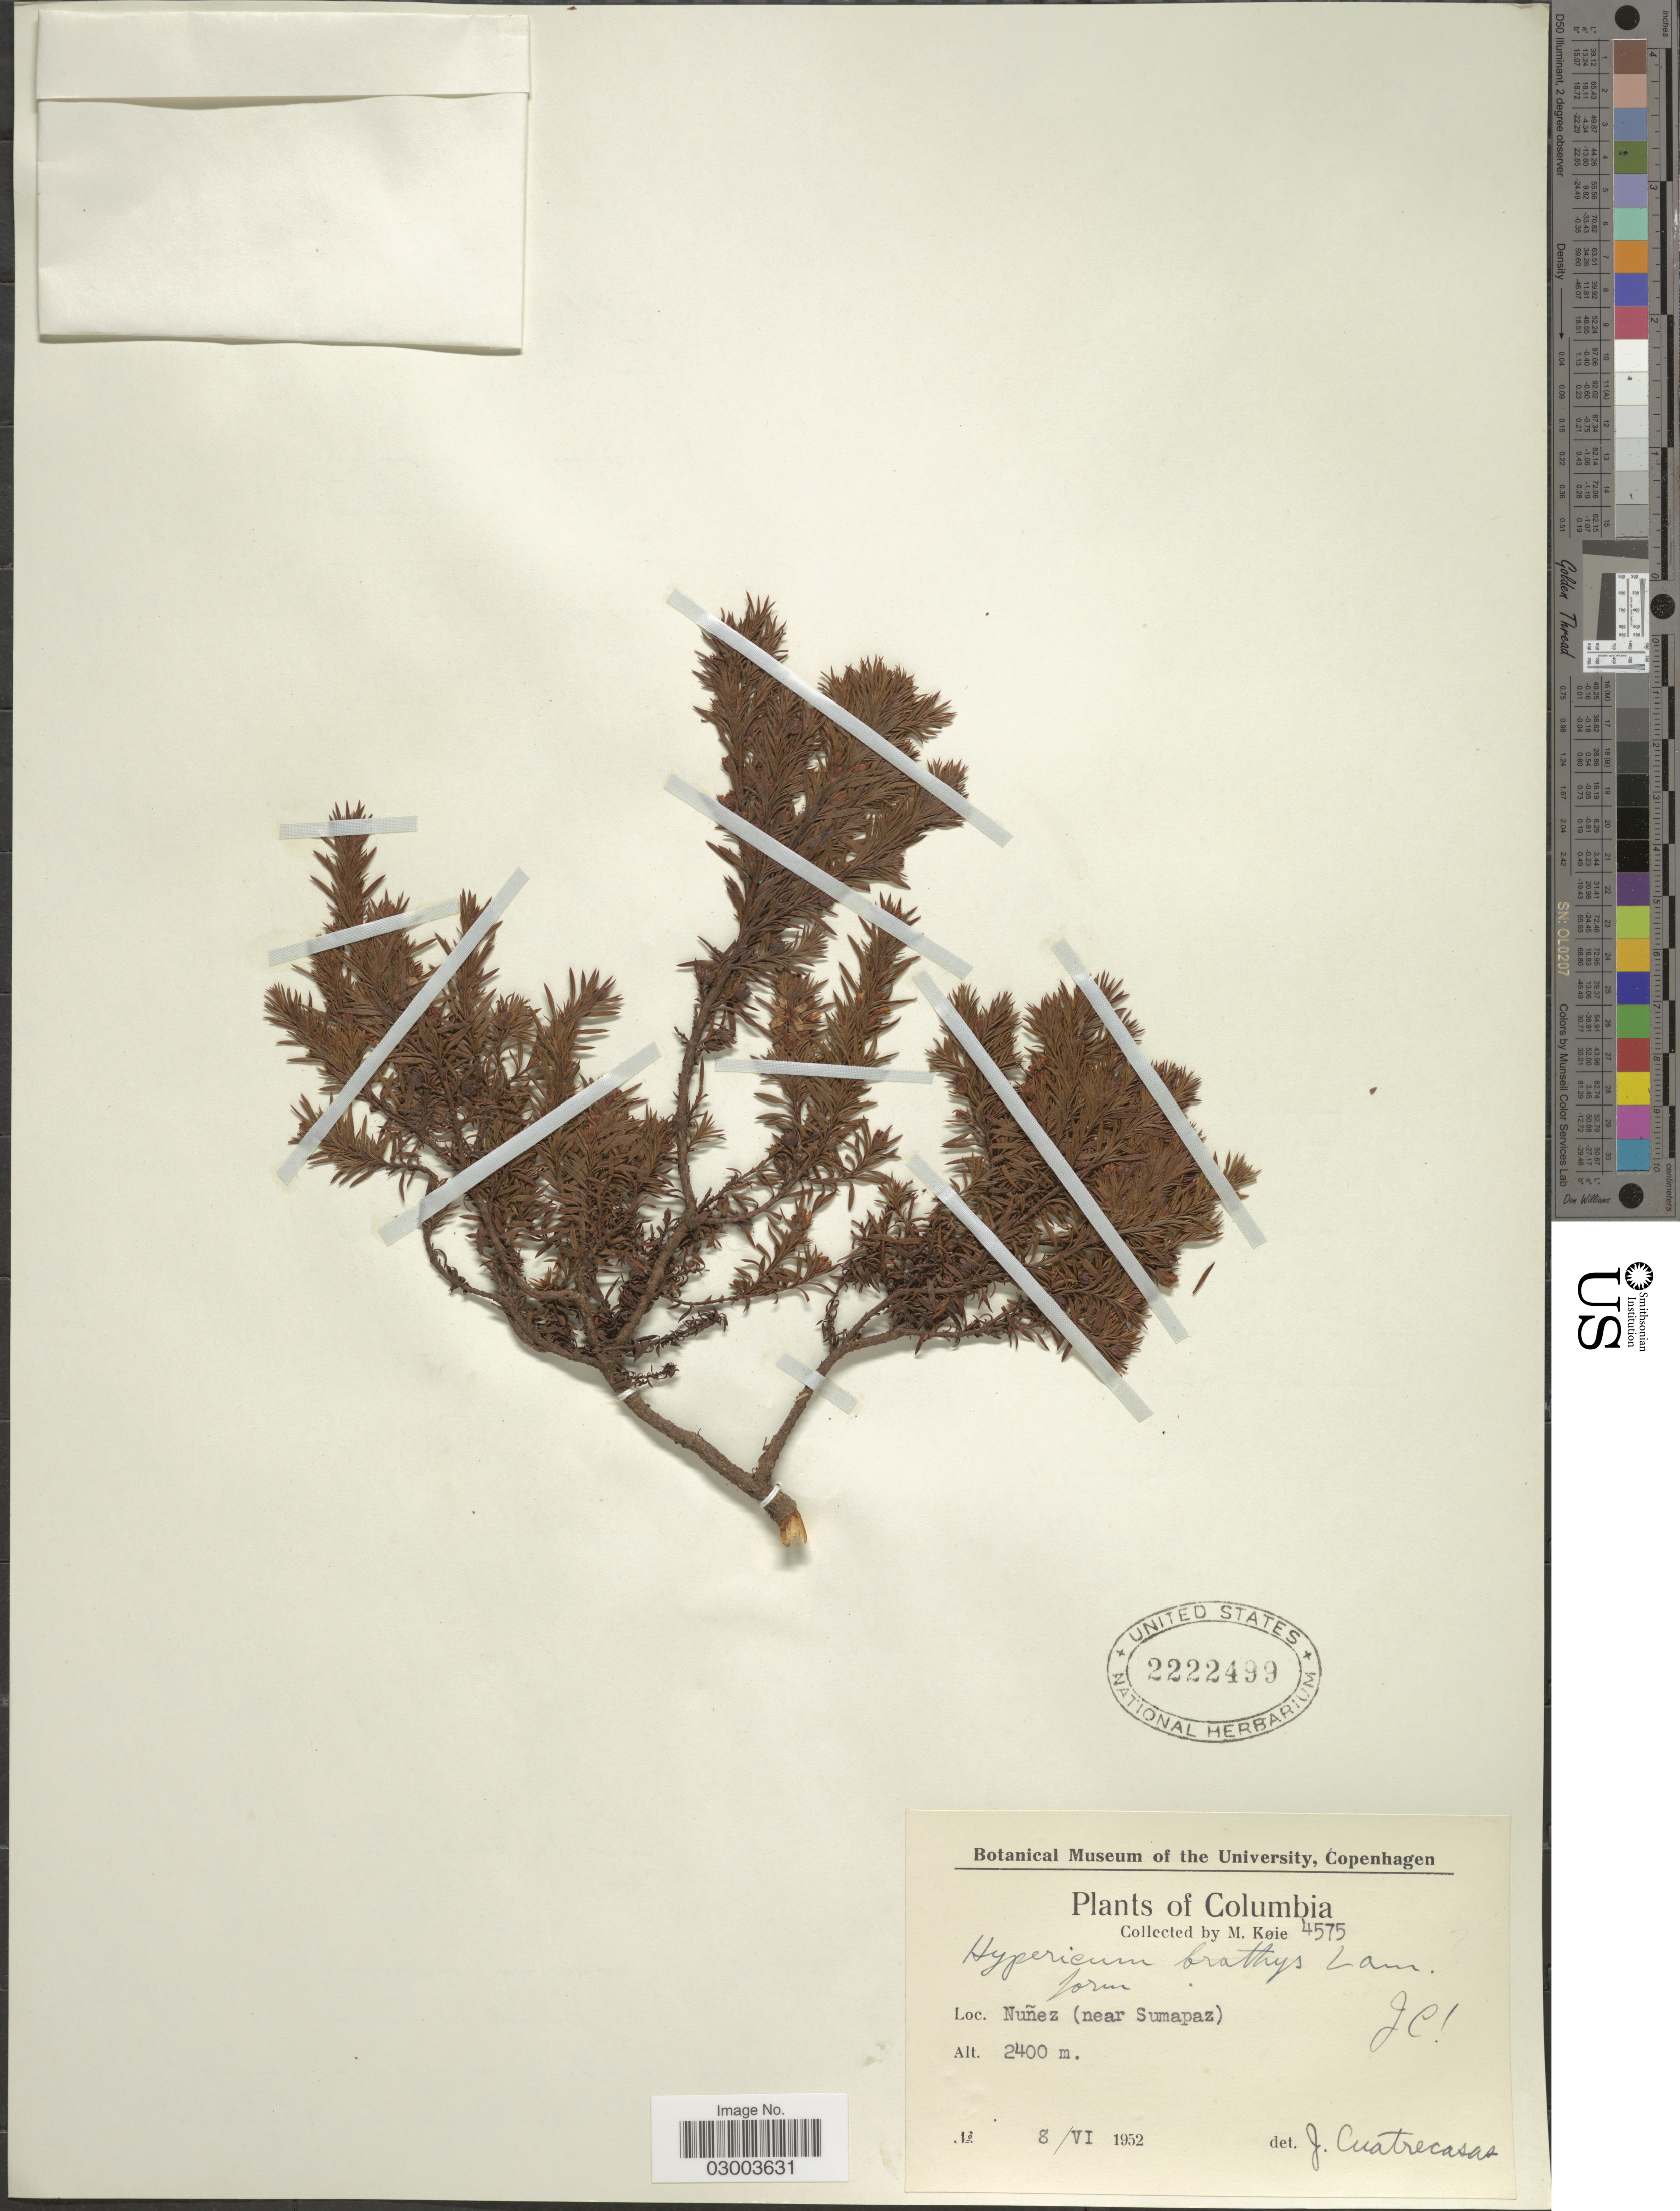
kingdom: Plantae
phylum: Tracheophyta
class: Magnoliopsida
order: Malpighiales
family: Hypericaceae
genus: Hypericum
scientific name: Hypericum juniperinum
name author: Kunth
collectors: M. Köie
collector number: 4575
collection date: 1952-06-08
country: Colombia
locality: Nuñez (near Sumapaz).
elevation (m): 2400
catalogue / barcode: US 2222499